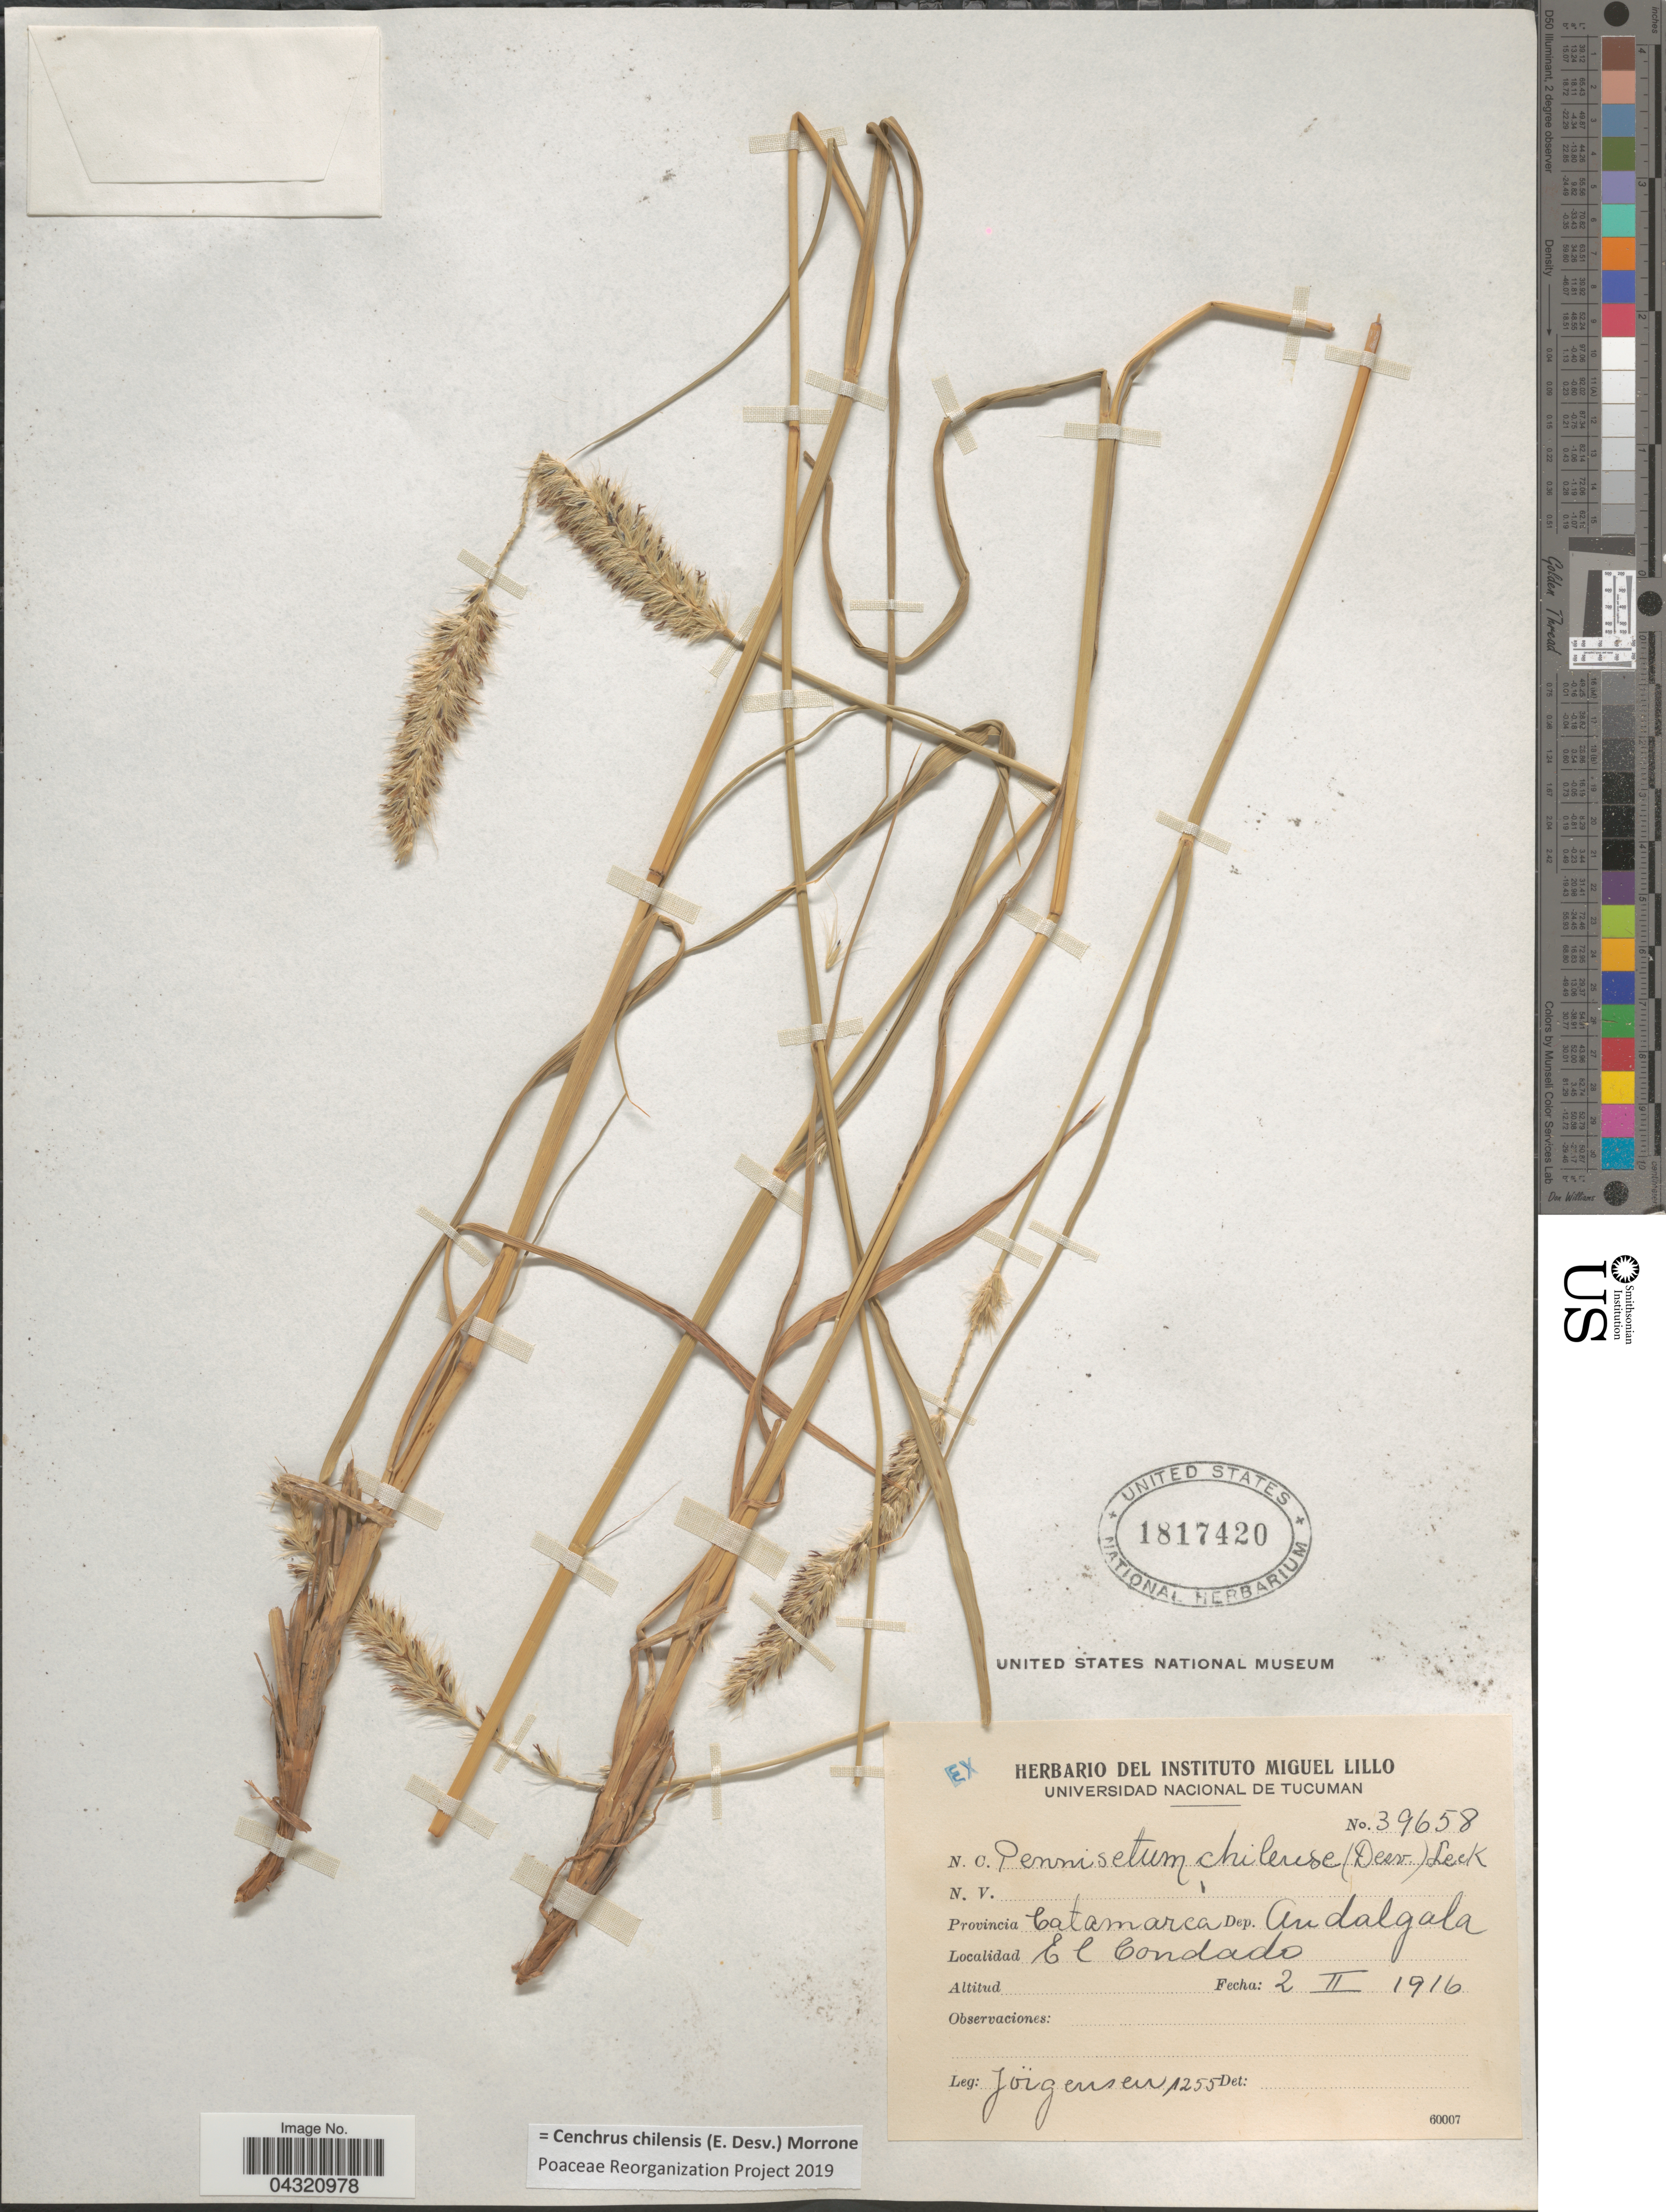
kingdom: Plantae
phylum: Tracheophyta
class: Liliopsida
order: Poales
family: Poaceae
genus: Cenchrus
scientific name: Cenchrus chilensis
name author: (É. Desv.) Morrone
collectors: Jorgensen, --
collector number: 1255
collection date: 1916-02-02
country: Argentina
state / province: Catamarca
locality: Dep. Andalgala. El Condado.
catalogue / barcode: US 1817420